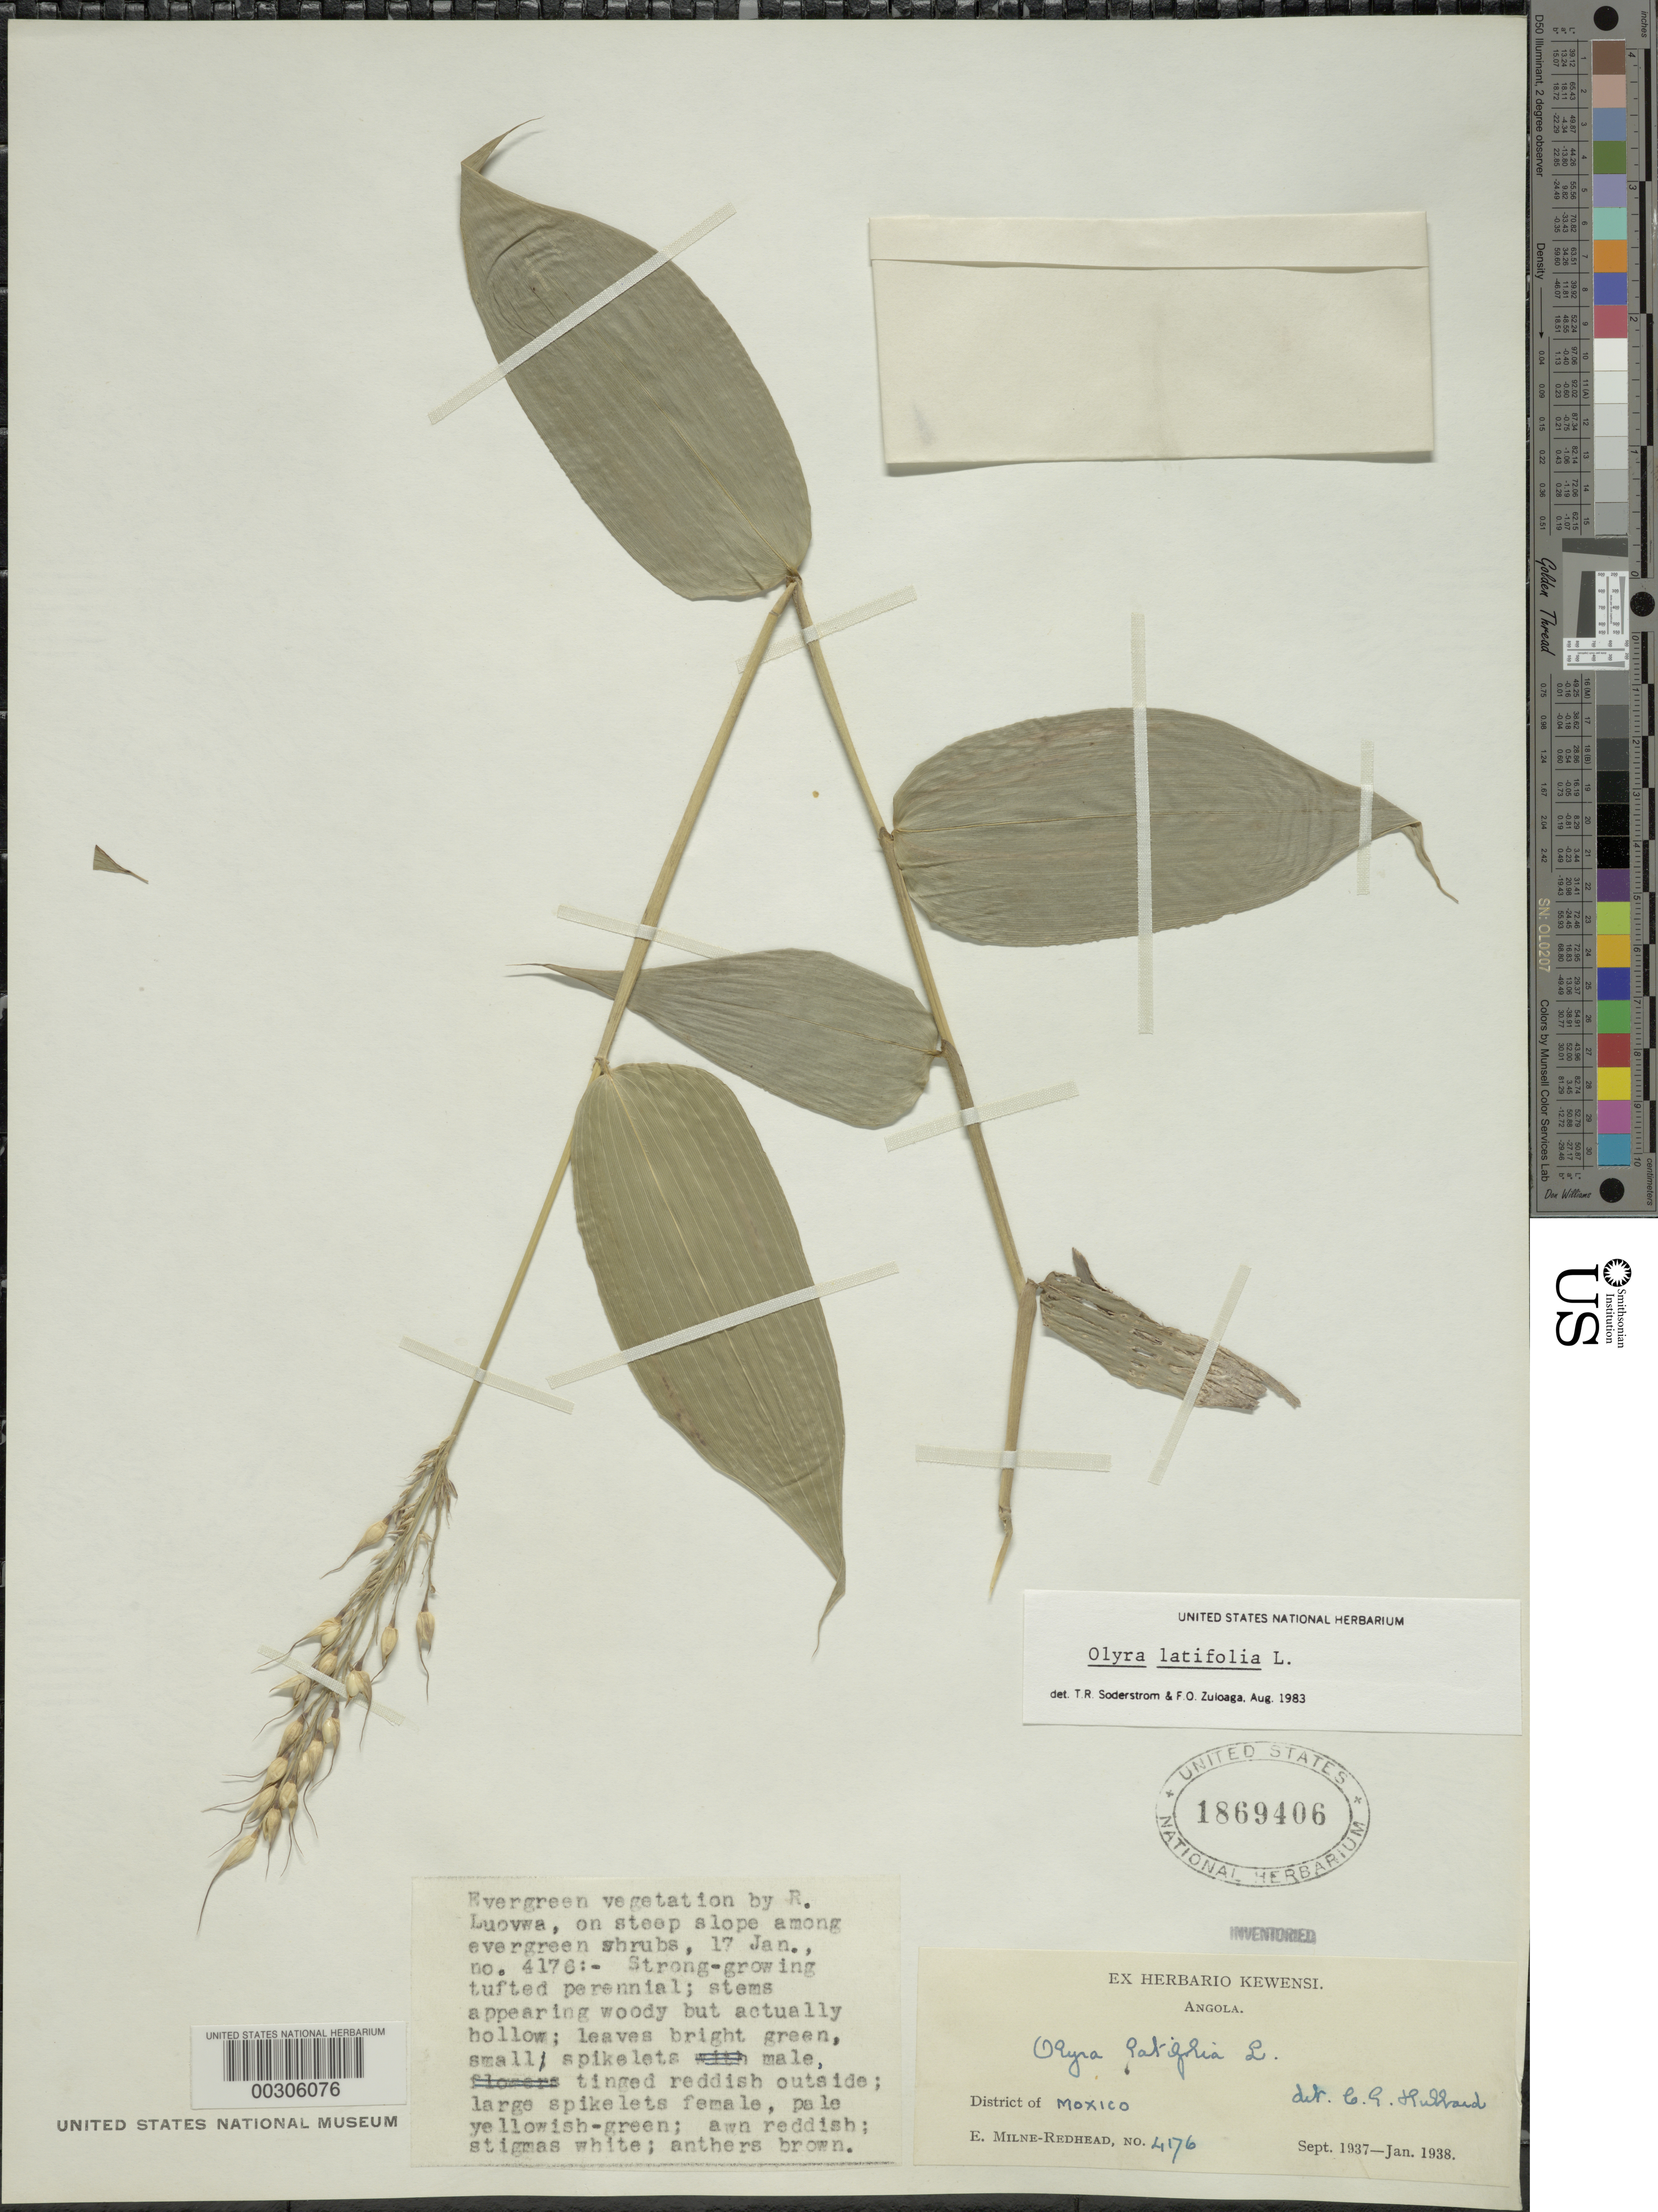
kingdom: Plantae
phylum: Tracheophyta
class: Liliopsida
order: Poales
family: Poaceae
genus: Olyra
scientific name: Olyra latifolia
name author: L.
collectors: E. W. Milne-Redhead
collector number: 4176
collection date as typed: Sep 1937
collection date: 1937-09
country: Angola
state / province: Moxico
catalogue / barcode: US 1869406